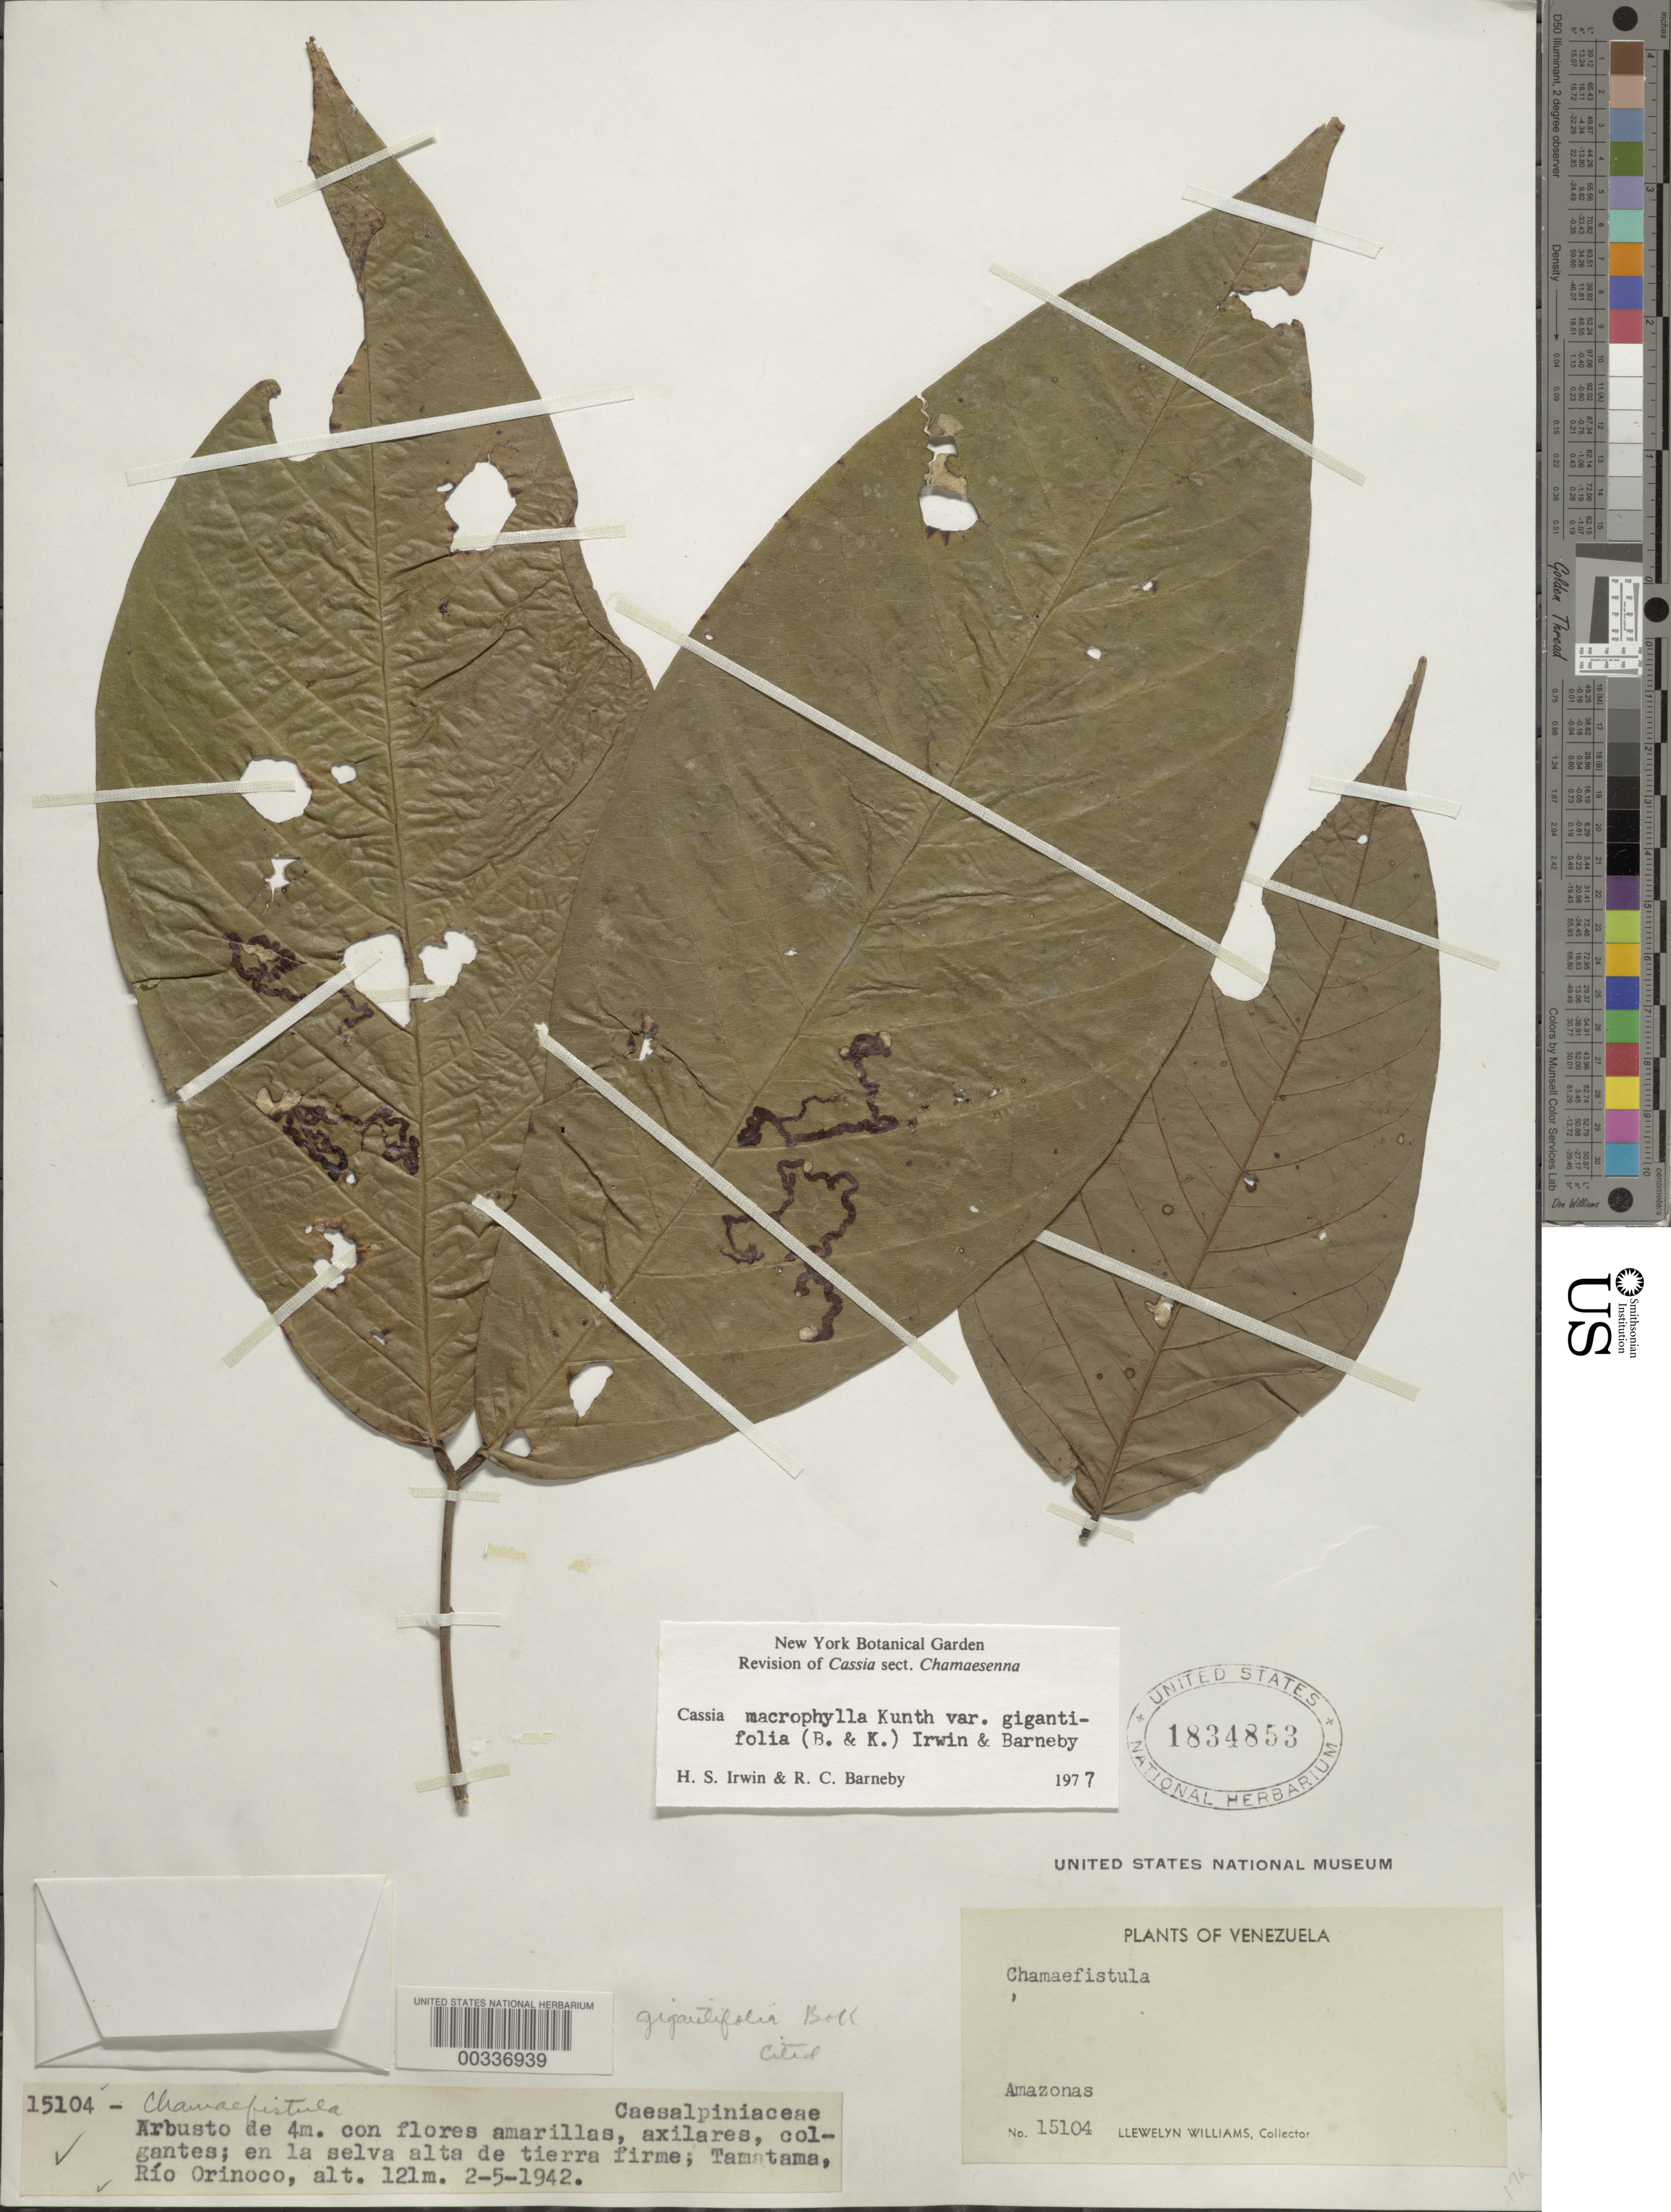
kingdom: Plantae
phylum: Tracheophyta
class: Magnoliopsida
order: Fabales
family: Fabaceae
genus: Senna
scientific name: Senna macrophylla var. gigantifolia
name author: (Britton & Killip) H.S. Irwin & Barneby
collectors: Ll. Williams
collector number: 15104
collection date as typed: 05 May 1942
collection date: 1942-05-05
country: Venezuela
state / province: Amazonas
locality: Tamatama, rio orinoco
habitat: Tall forest on terra firme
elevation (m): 121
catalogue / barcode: US 1834853